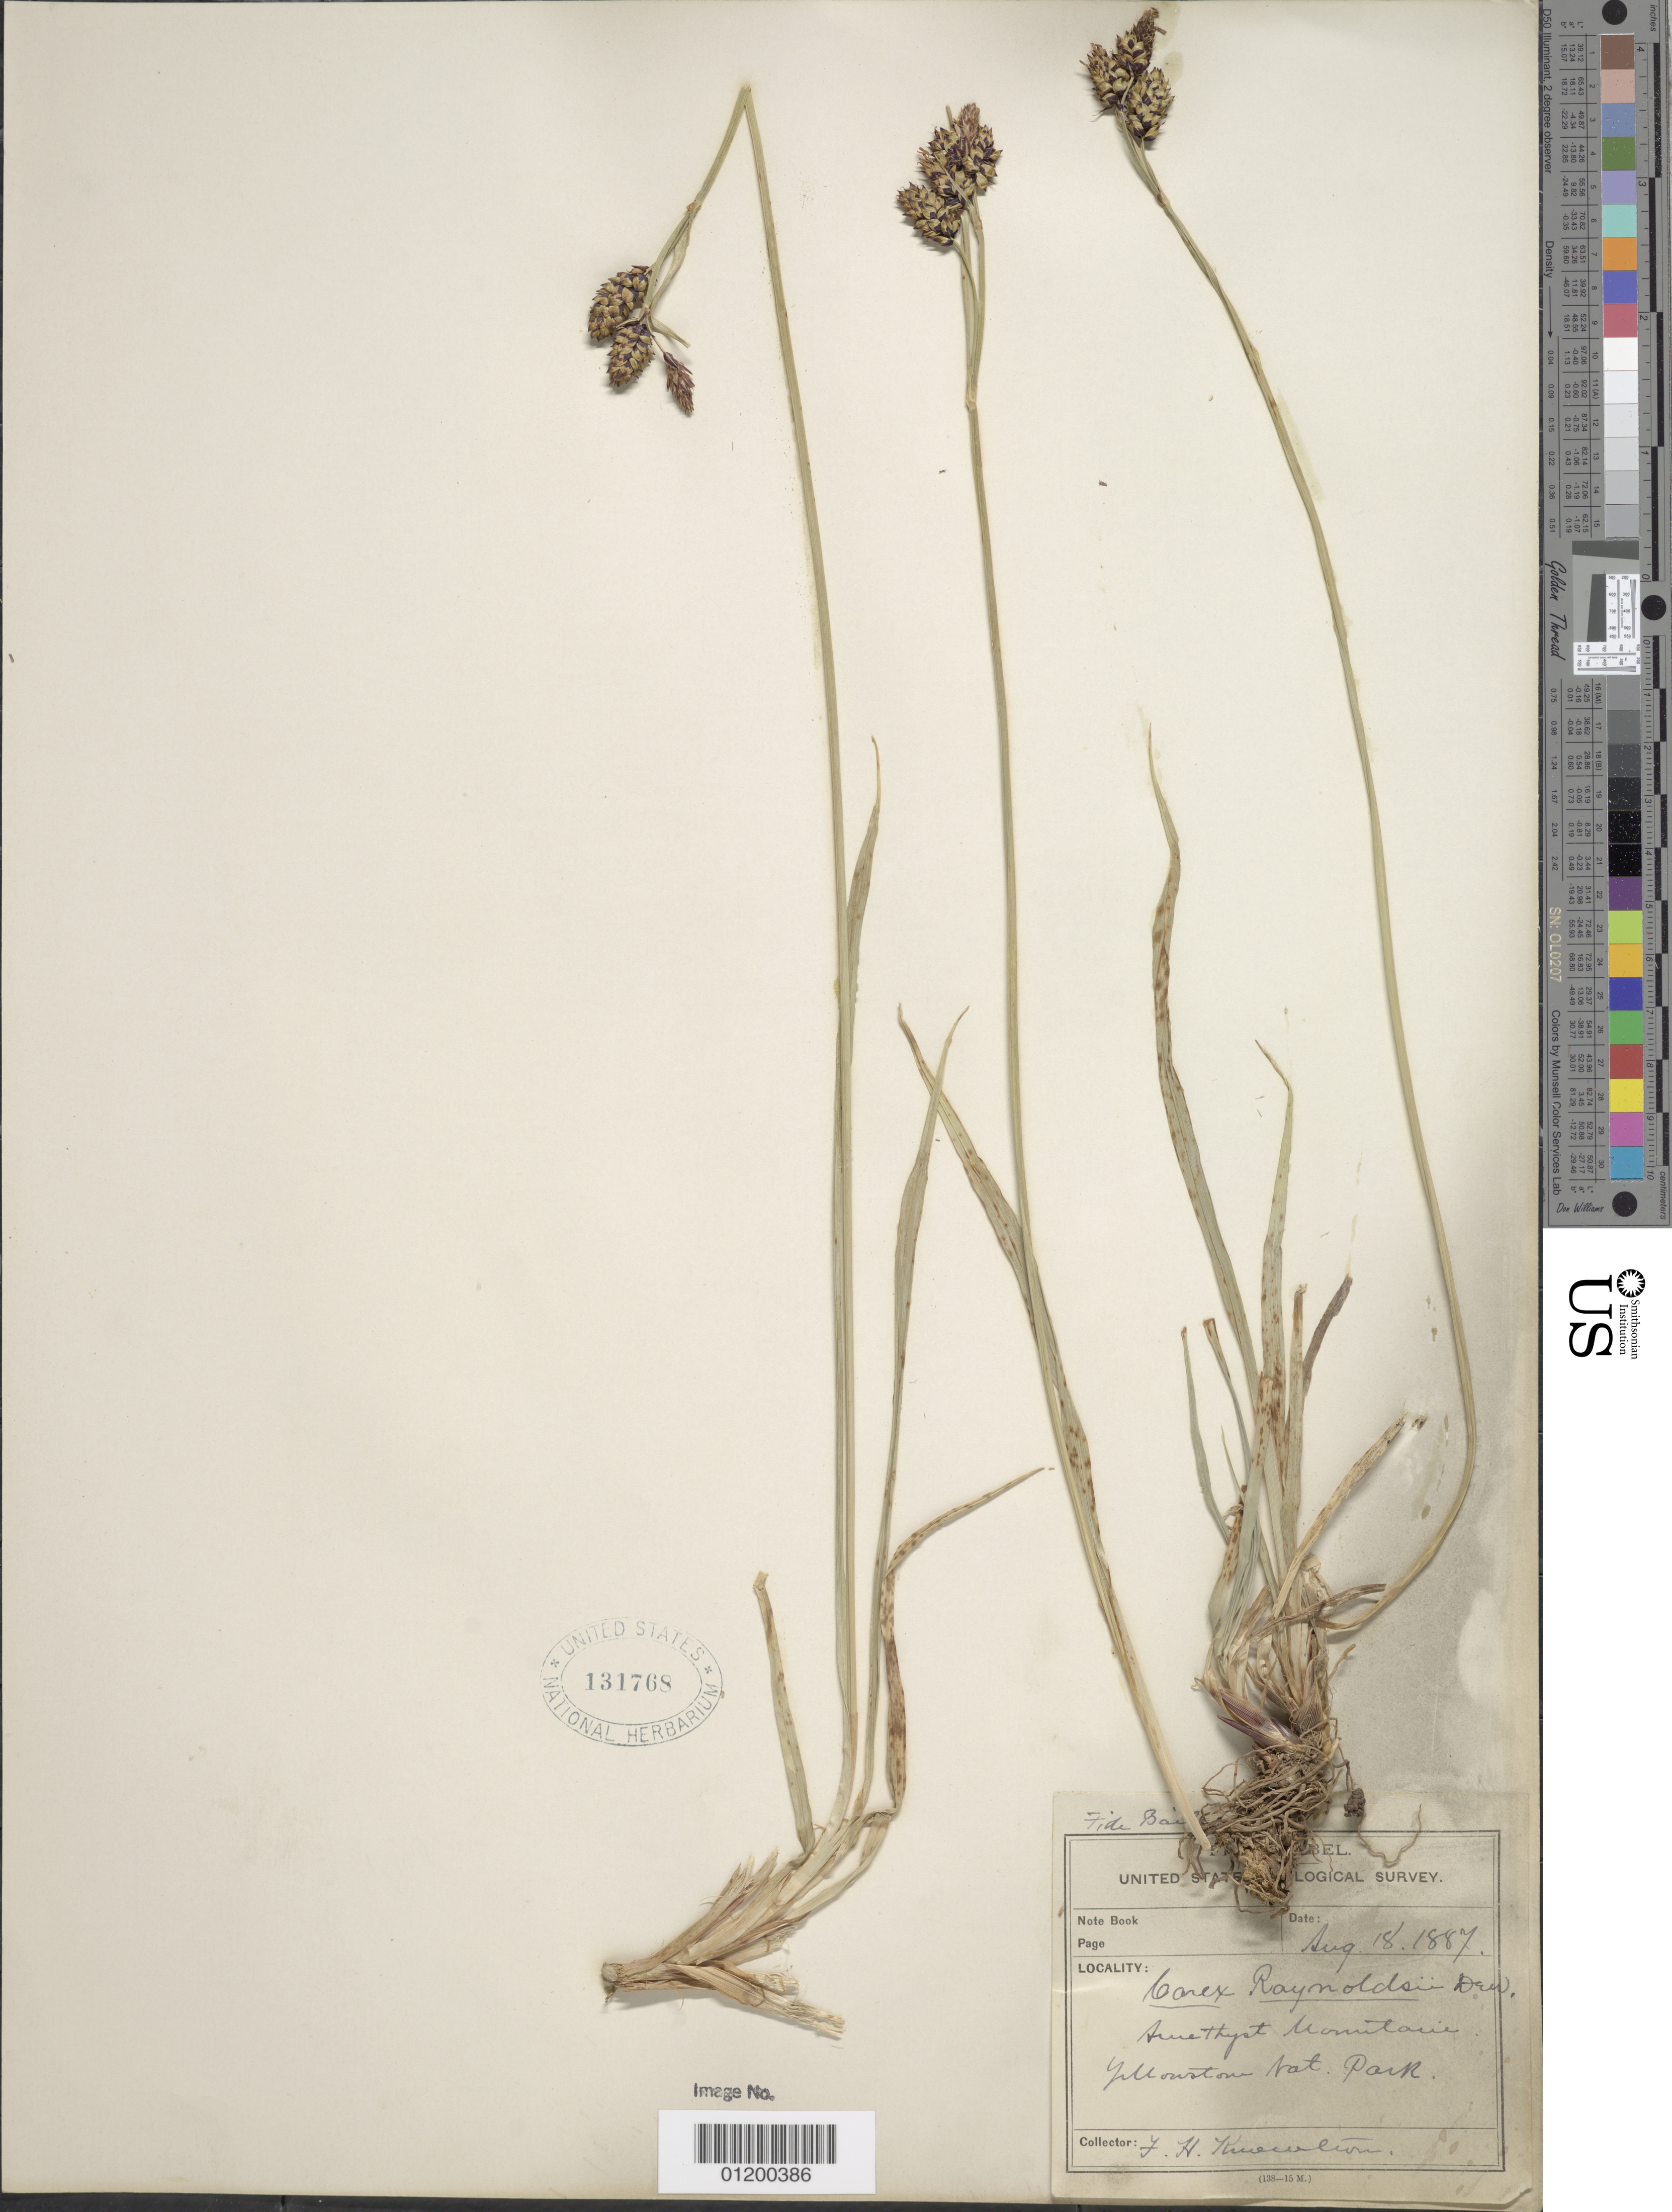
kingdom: Plantae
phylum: Tracheophyta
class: Liliopsida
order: Poales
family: Cyperaceae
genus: Carex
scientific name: Carex raynoldsii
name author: Dewey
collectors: F. H. Knowlton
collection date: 1887-08-18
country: United States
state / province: Wyoming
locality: Amethyst Mountain,Yellowstone National Park.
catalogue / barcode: US 131768